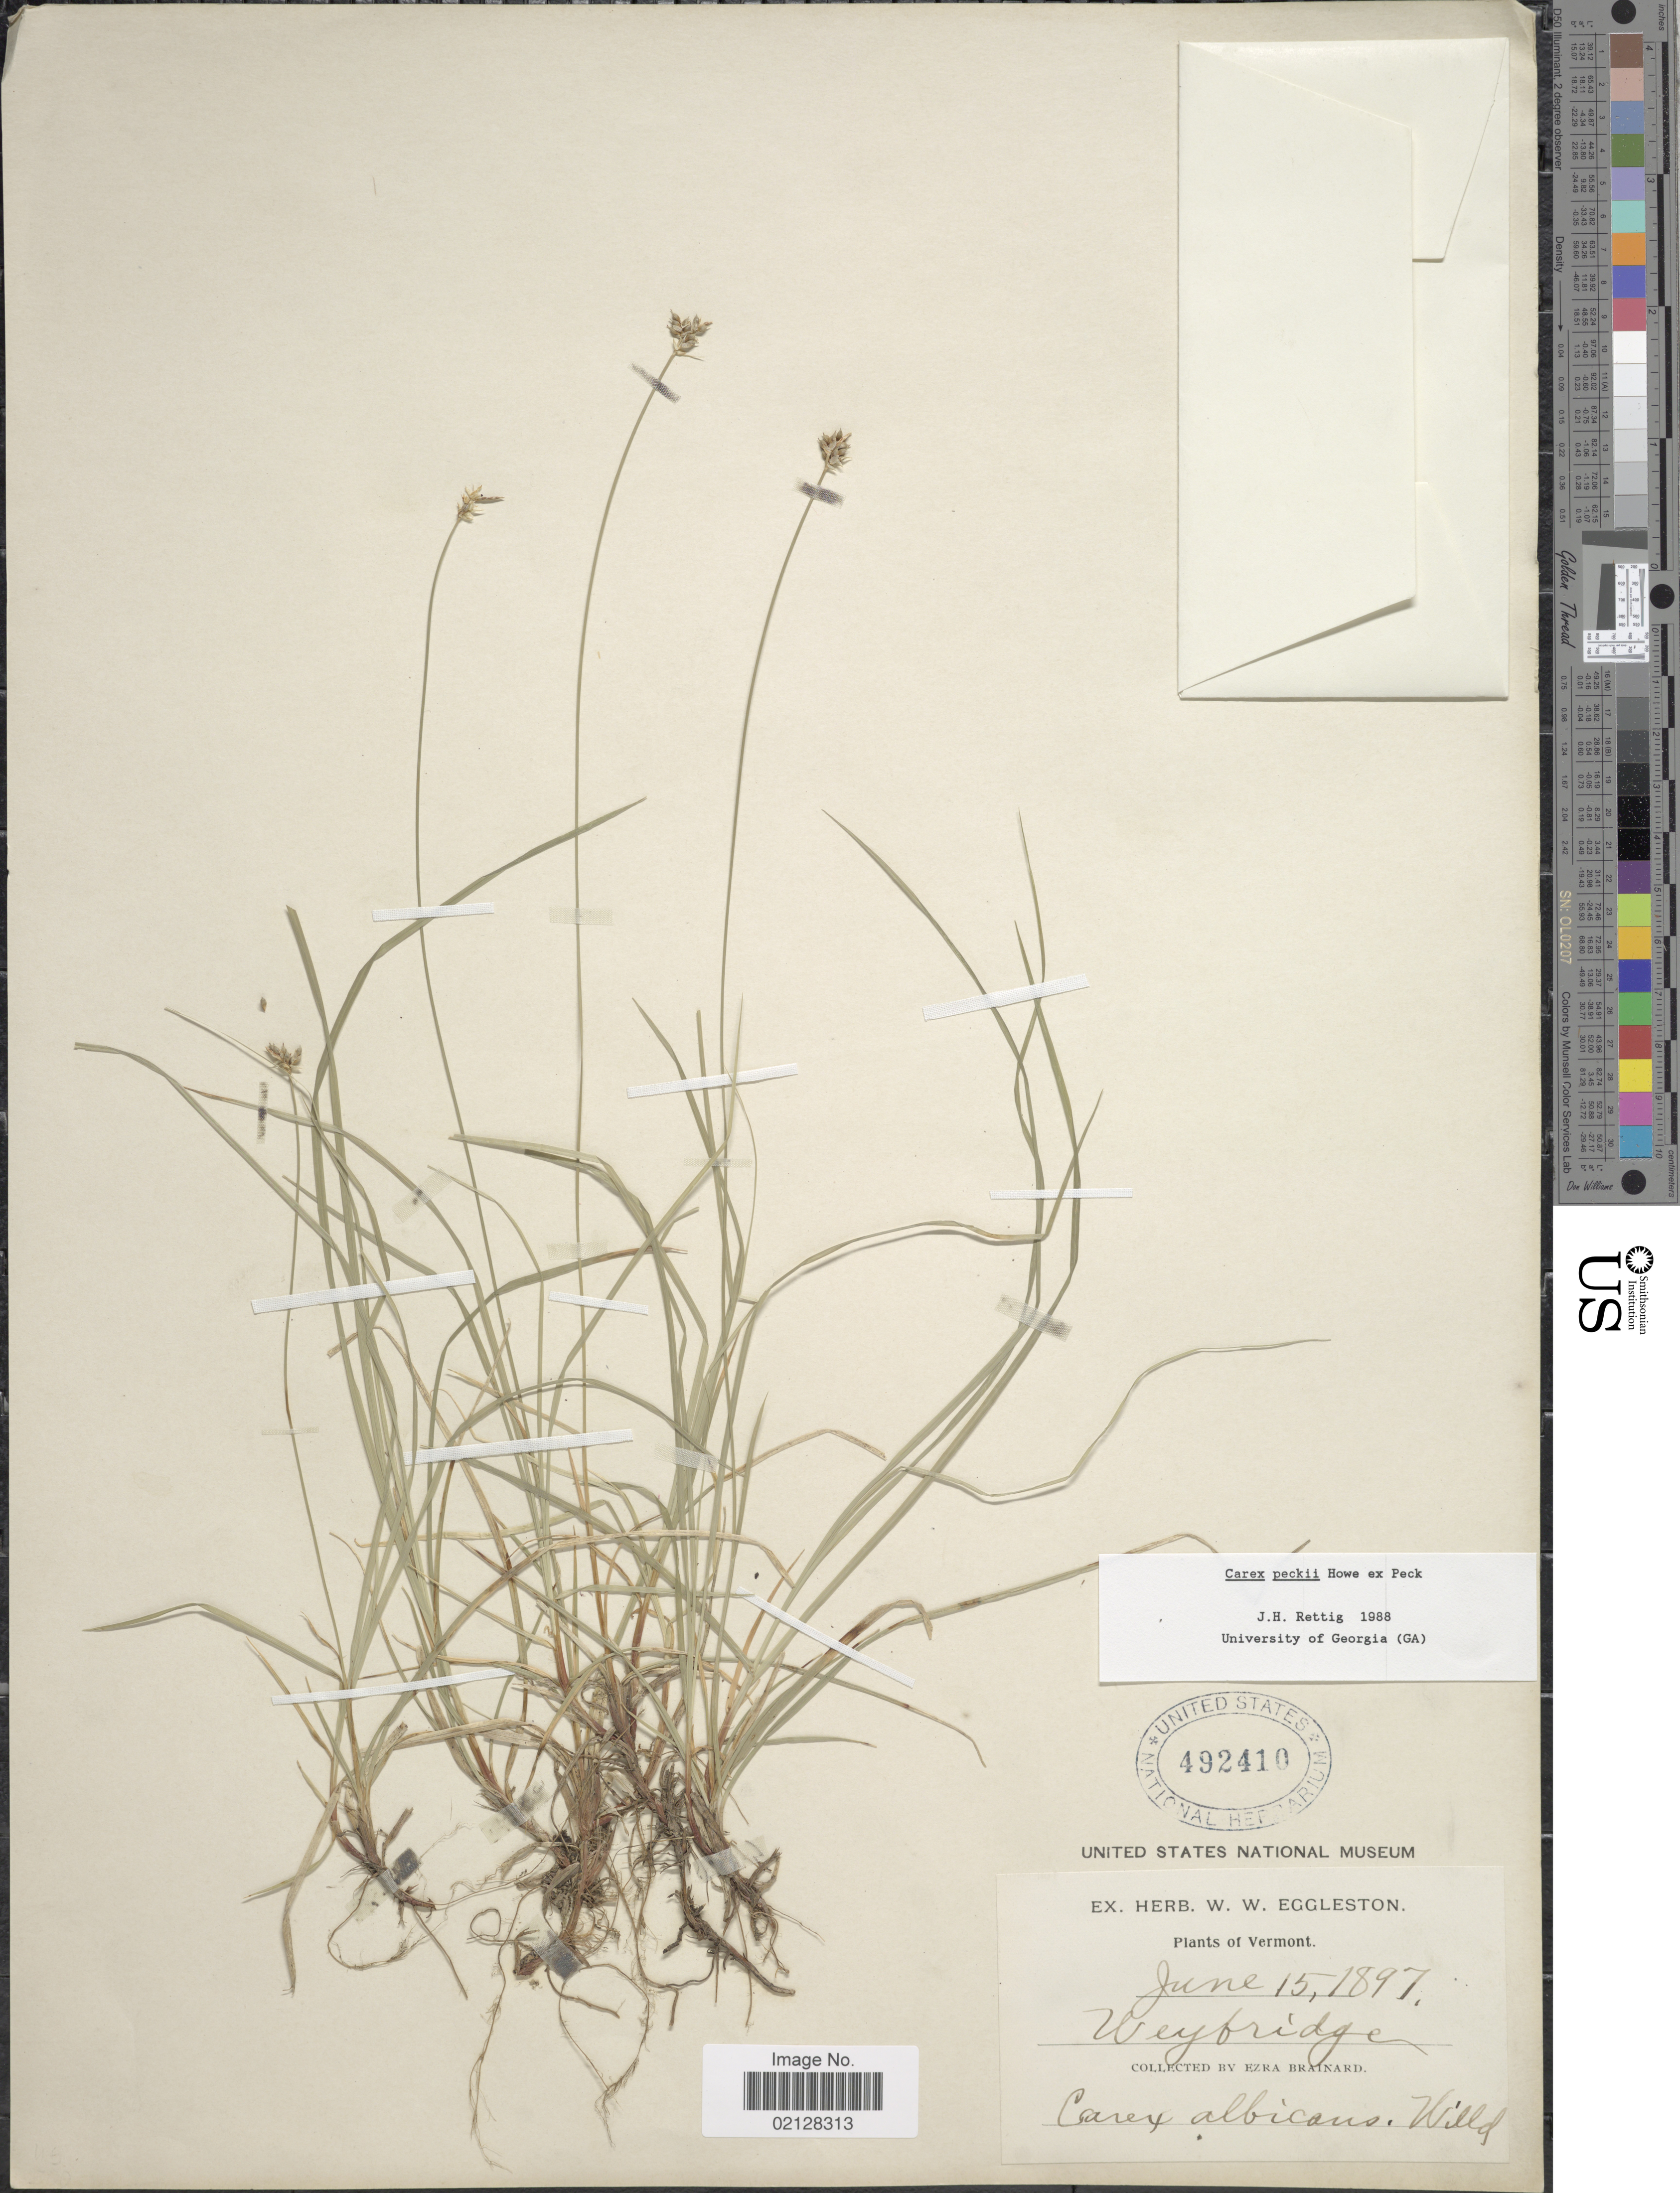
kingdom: Plantae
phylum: Tracheophyta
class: Liliopsida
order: Poales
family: Cyperaceae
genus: Carex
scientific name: Carex peckii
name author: Howe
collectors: E. Brainard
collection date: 1897-06-15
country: United States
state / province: Vermont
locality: Weybridge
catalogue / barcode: US 492410